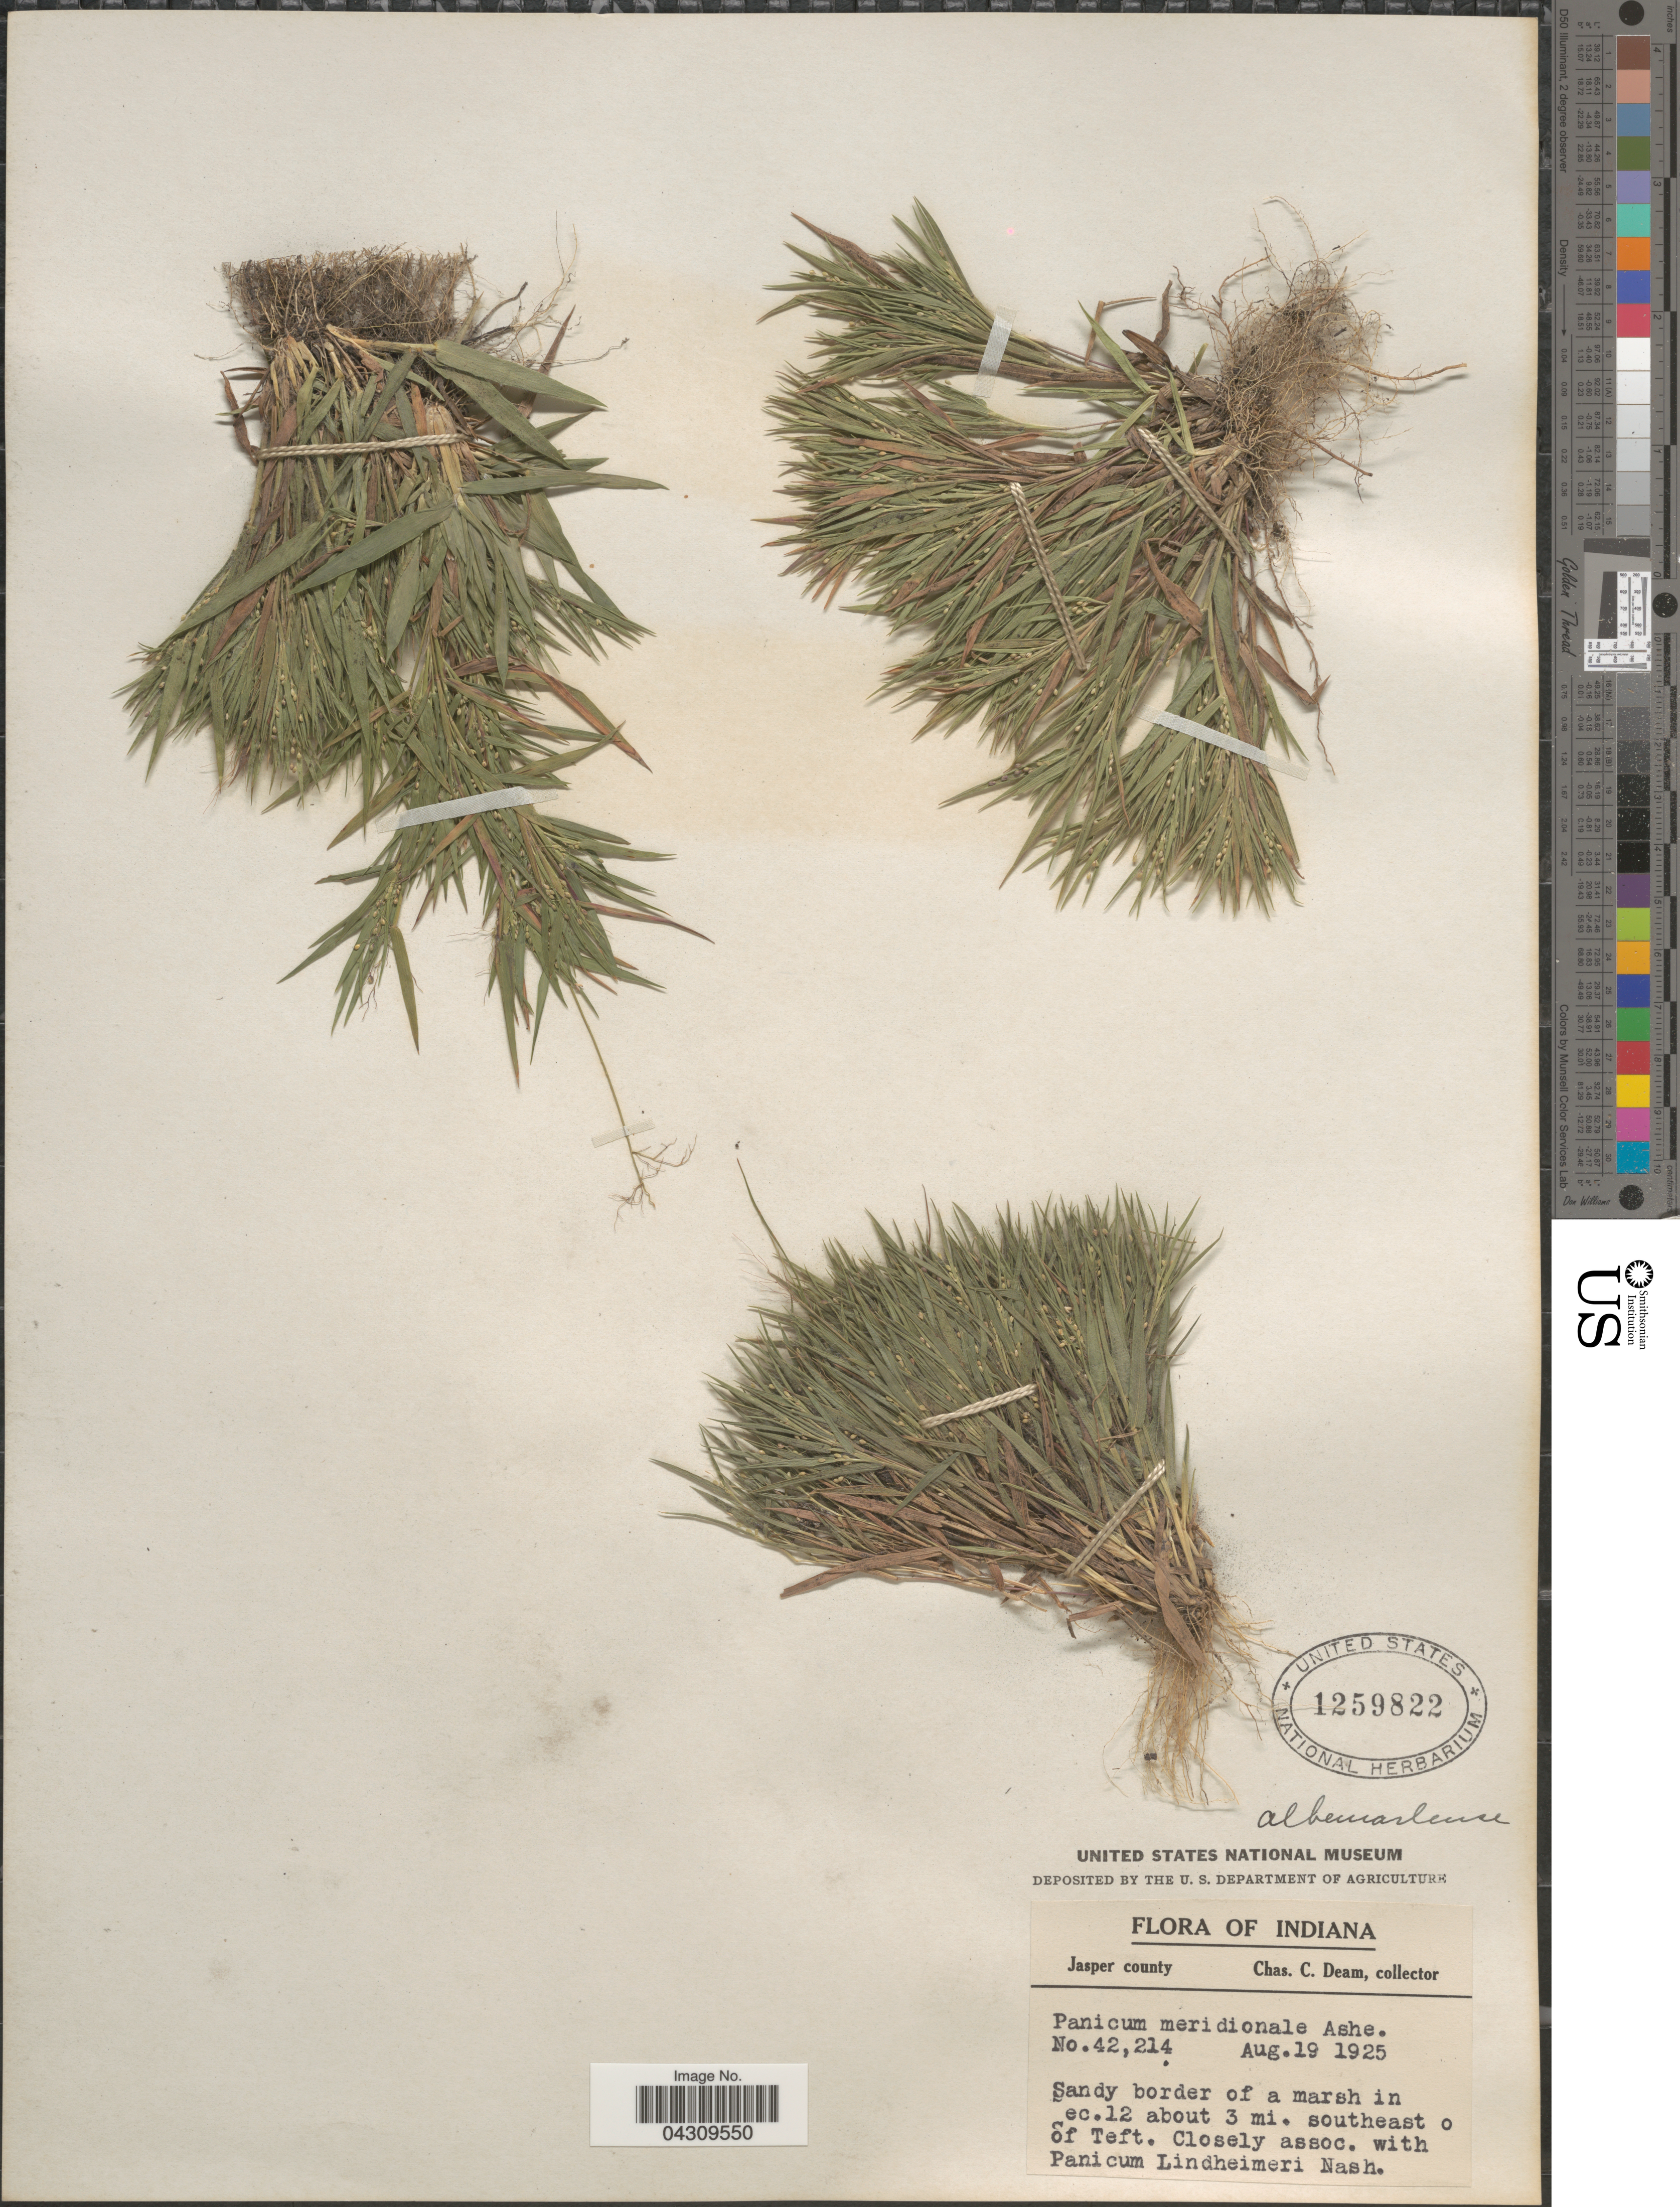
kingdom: Plantae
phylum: Tracheophyta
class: Liliopsida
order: Poales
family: Poaceae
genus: Dichanthelium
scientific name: Dichanthelium acuminatum var. acuminatum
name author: (Sw.) Gould & C.A. Clark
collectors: C. C. Deam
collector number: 42214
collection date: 1925-08-19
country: United States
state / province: Indiana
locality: Jasper county. Sandy border of a marsh in ec. 12 about 3 mi. southeast of Teft.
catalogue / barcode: US 1259822